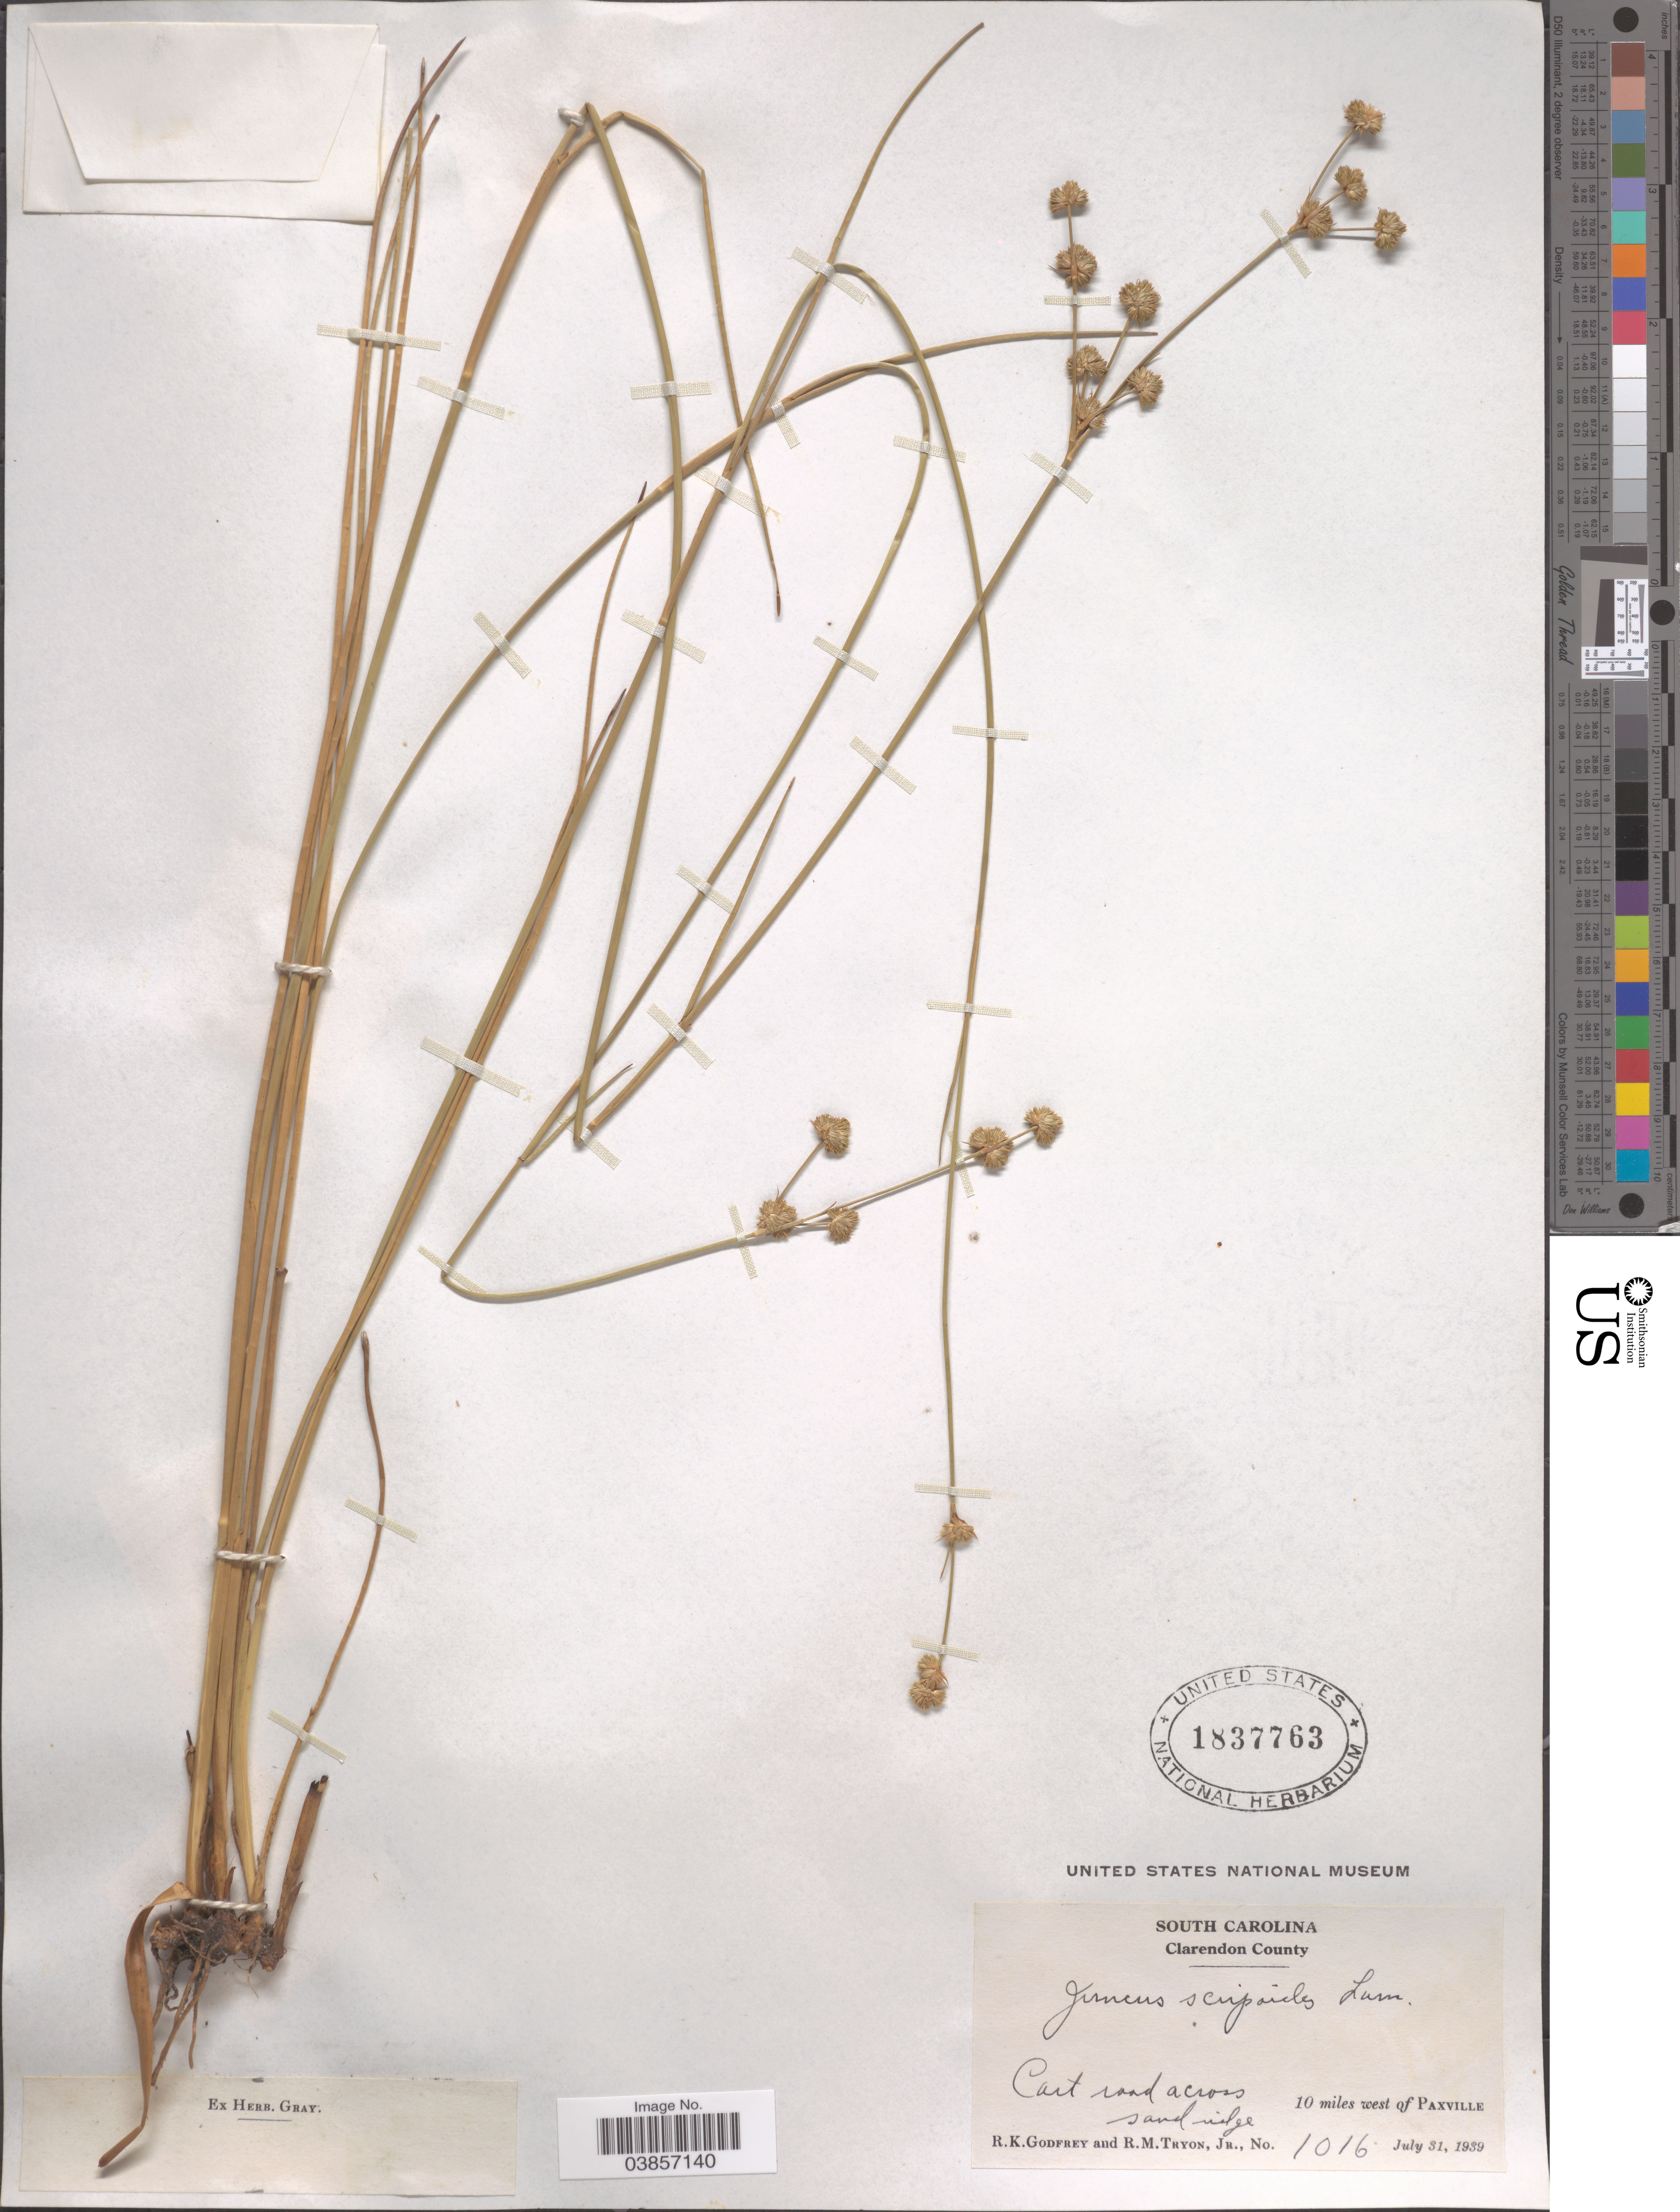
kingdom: Plantae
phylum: Tracheophyta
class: Liliopsida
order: Poales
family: Juncaceae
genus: Juncus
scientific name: Juncus scirpoides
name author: Lam.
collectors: R. K. Godfrey & R. Tryon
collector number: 1016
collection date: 1939-07-31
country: United States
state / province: South Carolina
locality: Cart road across sand ridge, 10 miles west of Paxville.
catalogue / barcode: US 1837763